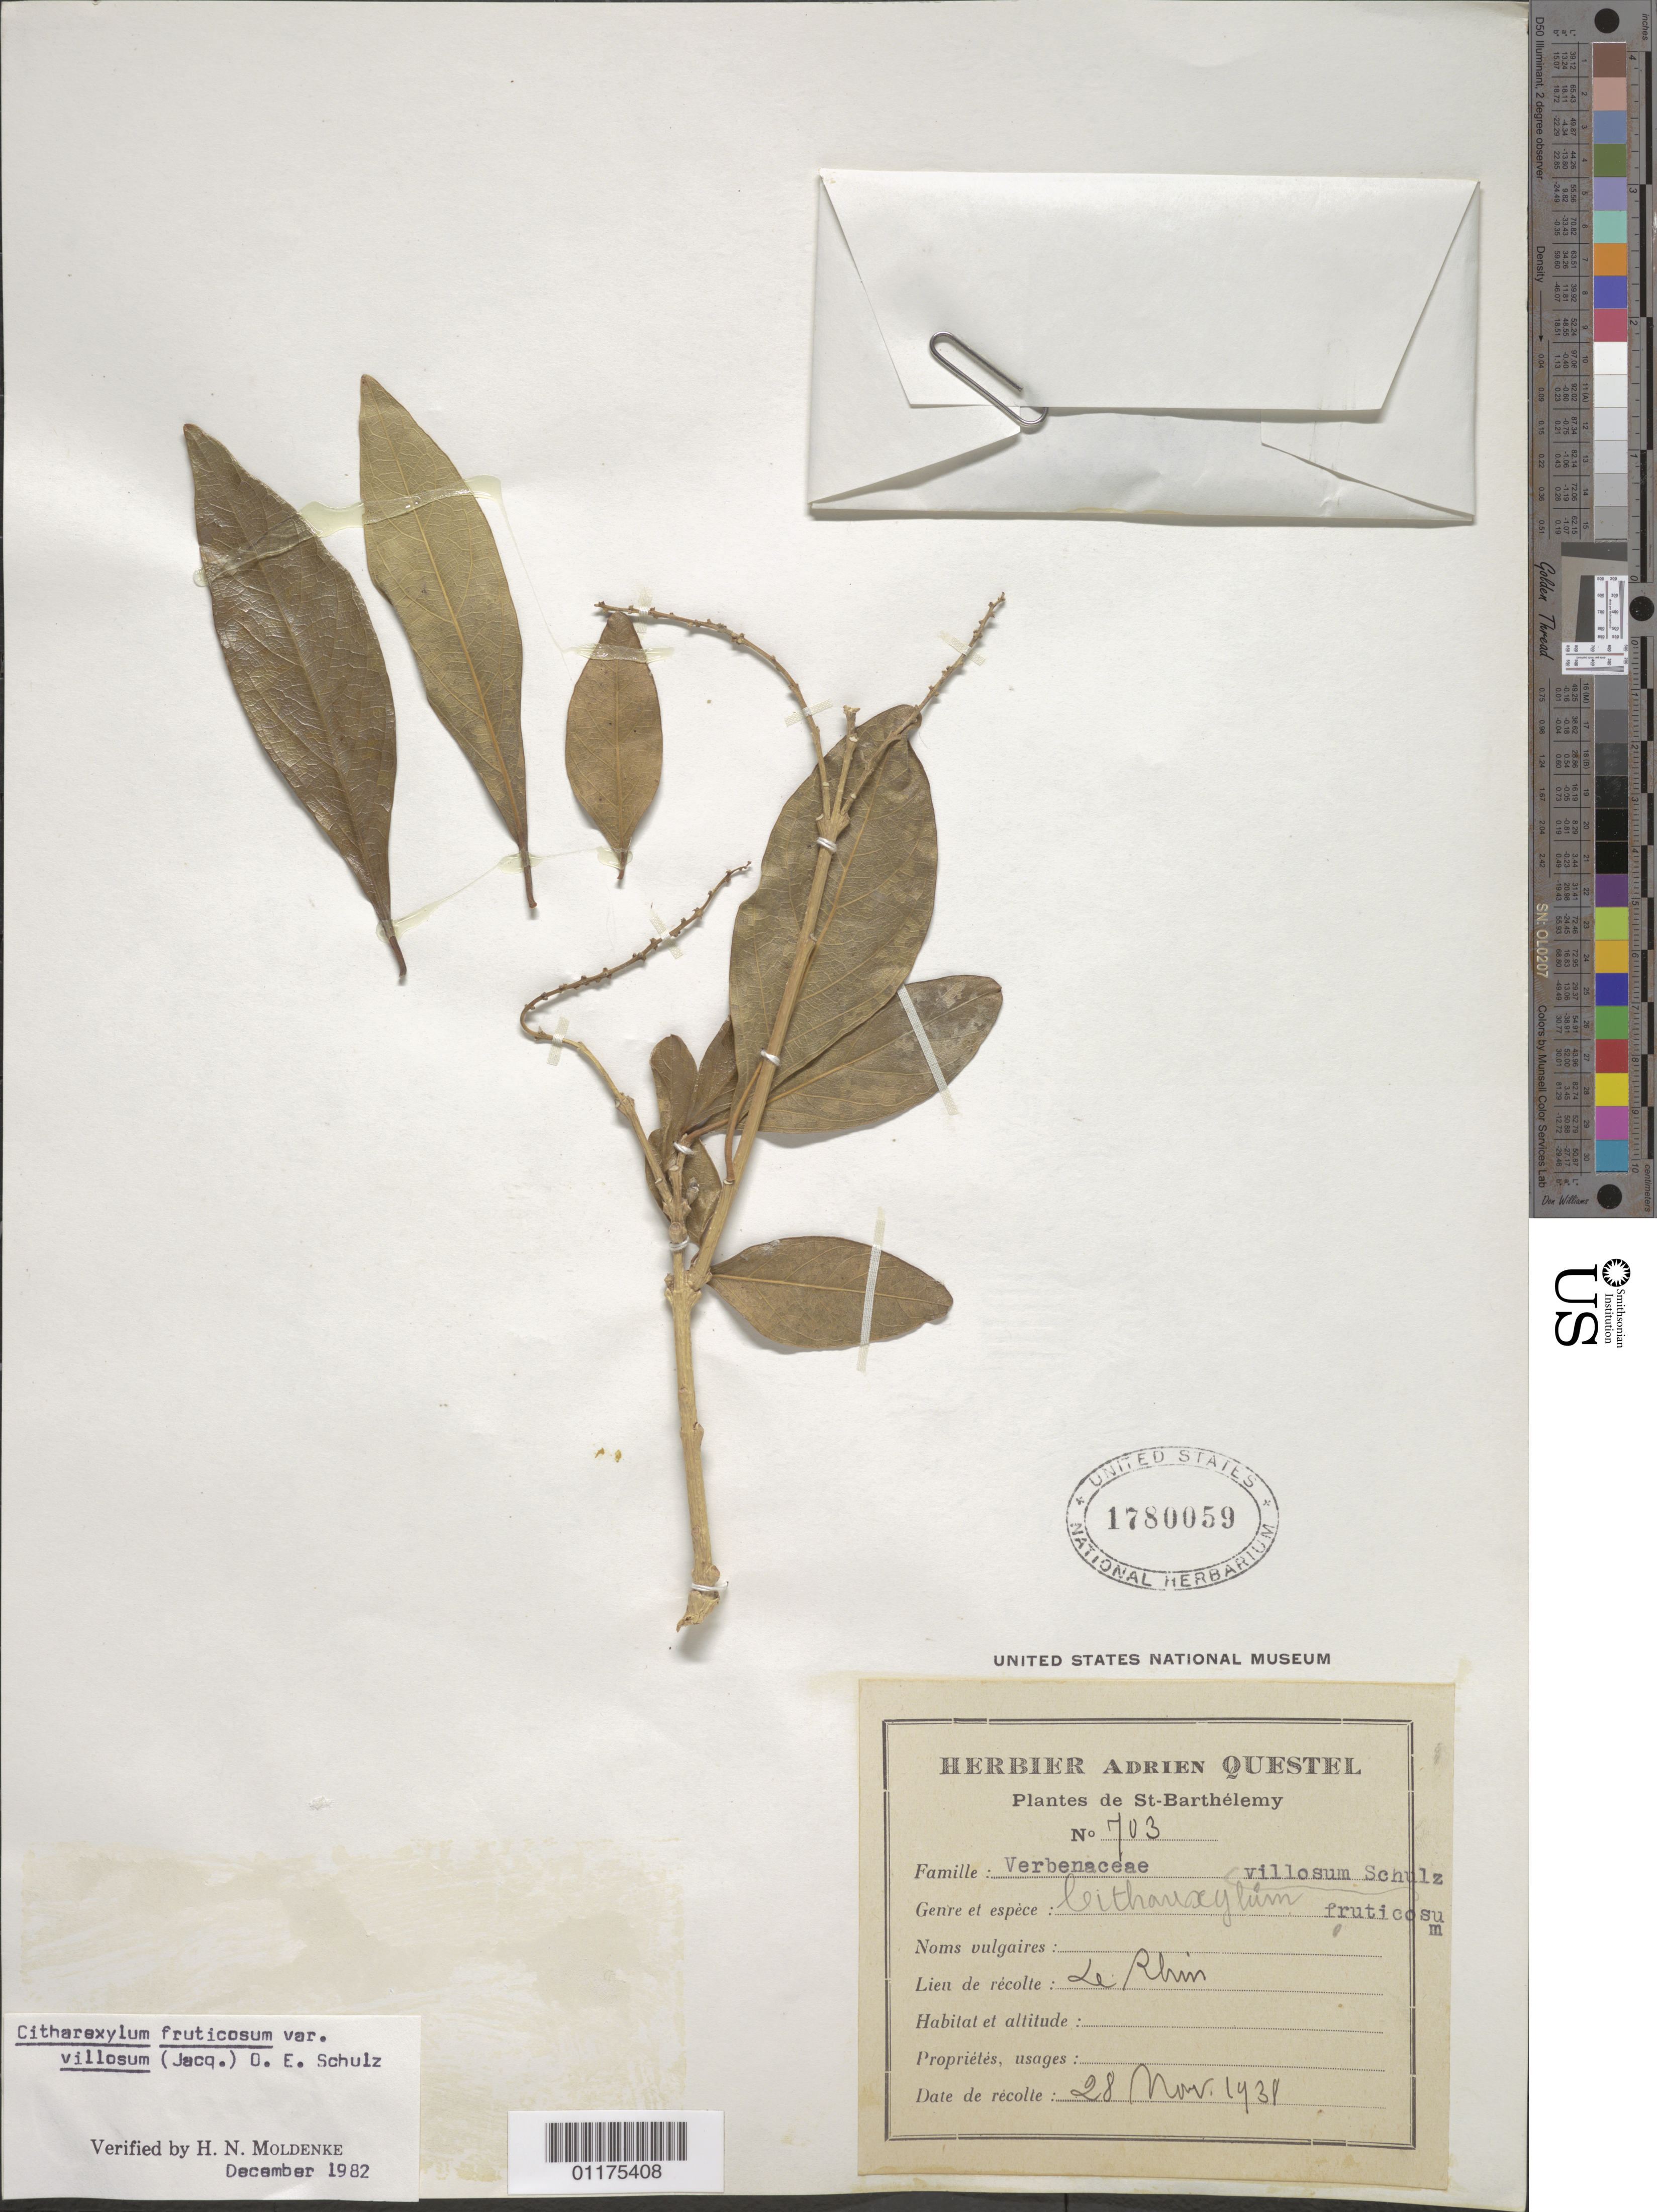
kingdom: Plantae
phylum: Tracheophyta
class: Magnoliopsida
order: Lamiales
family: Verbenaceae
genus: Citharexylum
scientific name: Citharexylum fruticosum var. villosum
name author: (Jacq.) O.E. Schulz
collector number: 703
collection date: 1938-03-28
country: Saint Barthélemy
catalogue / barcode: US 1780059